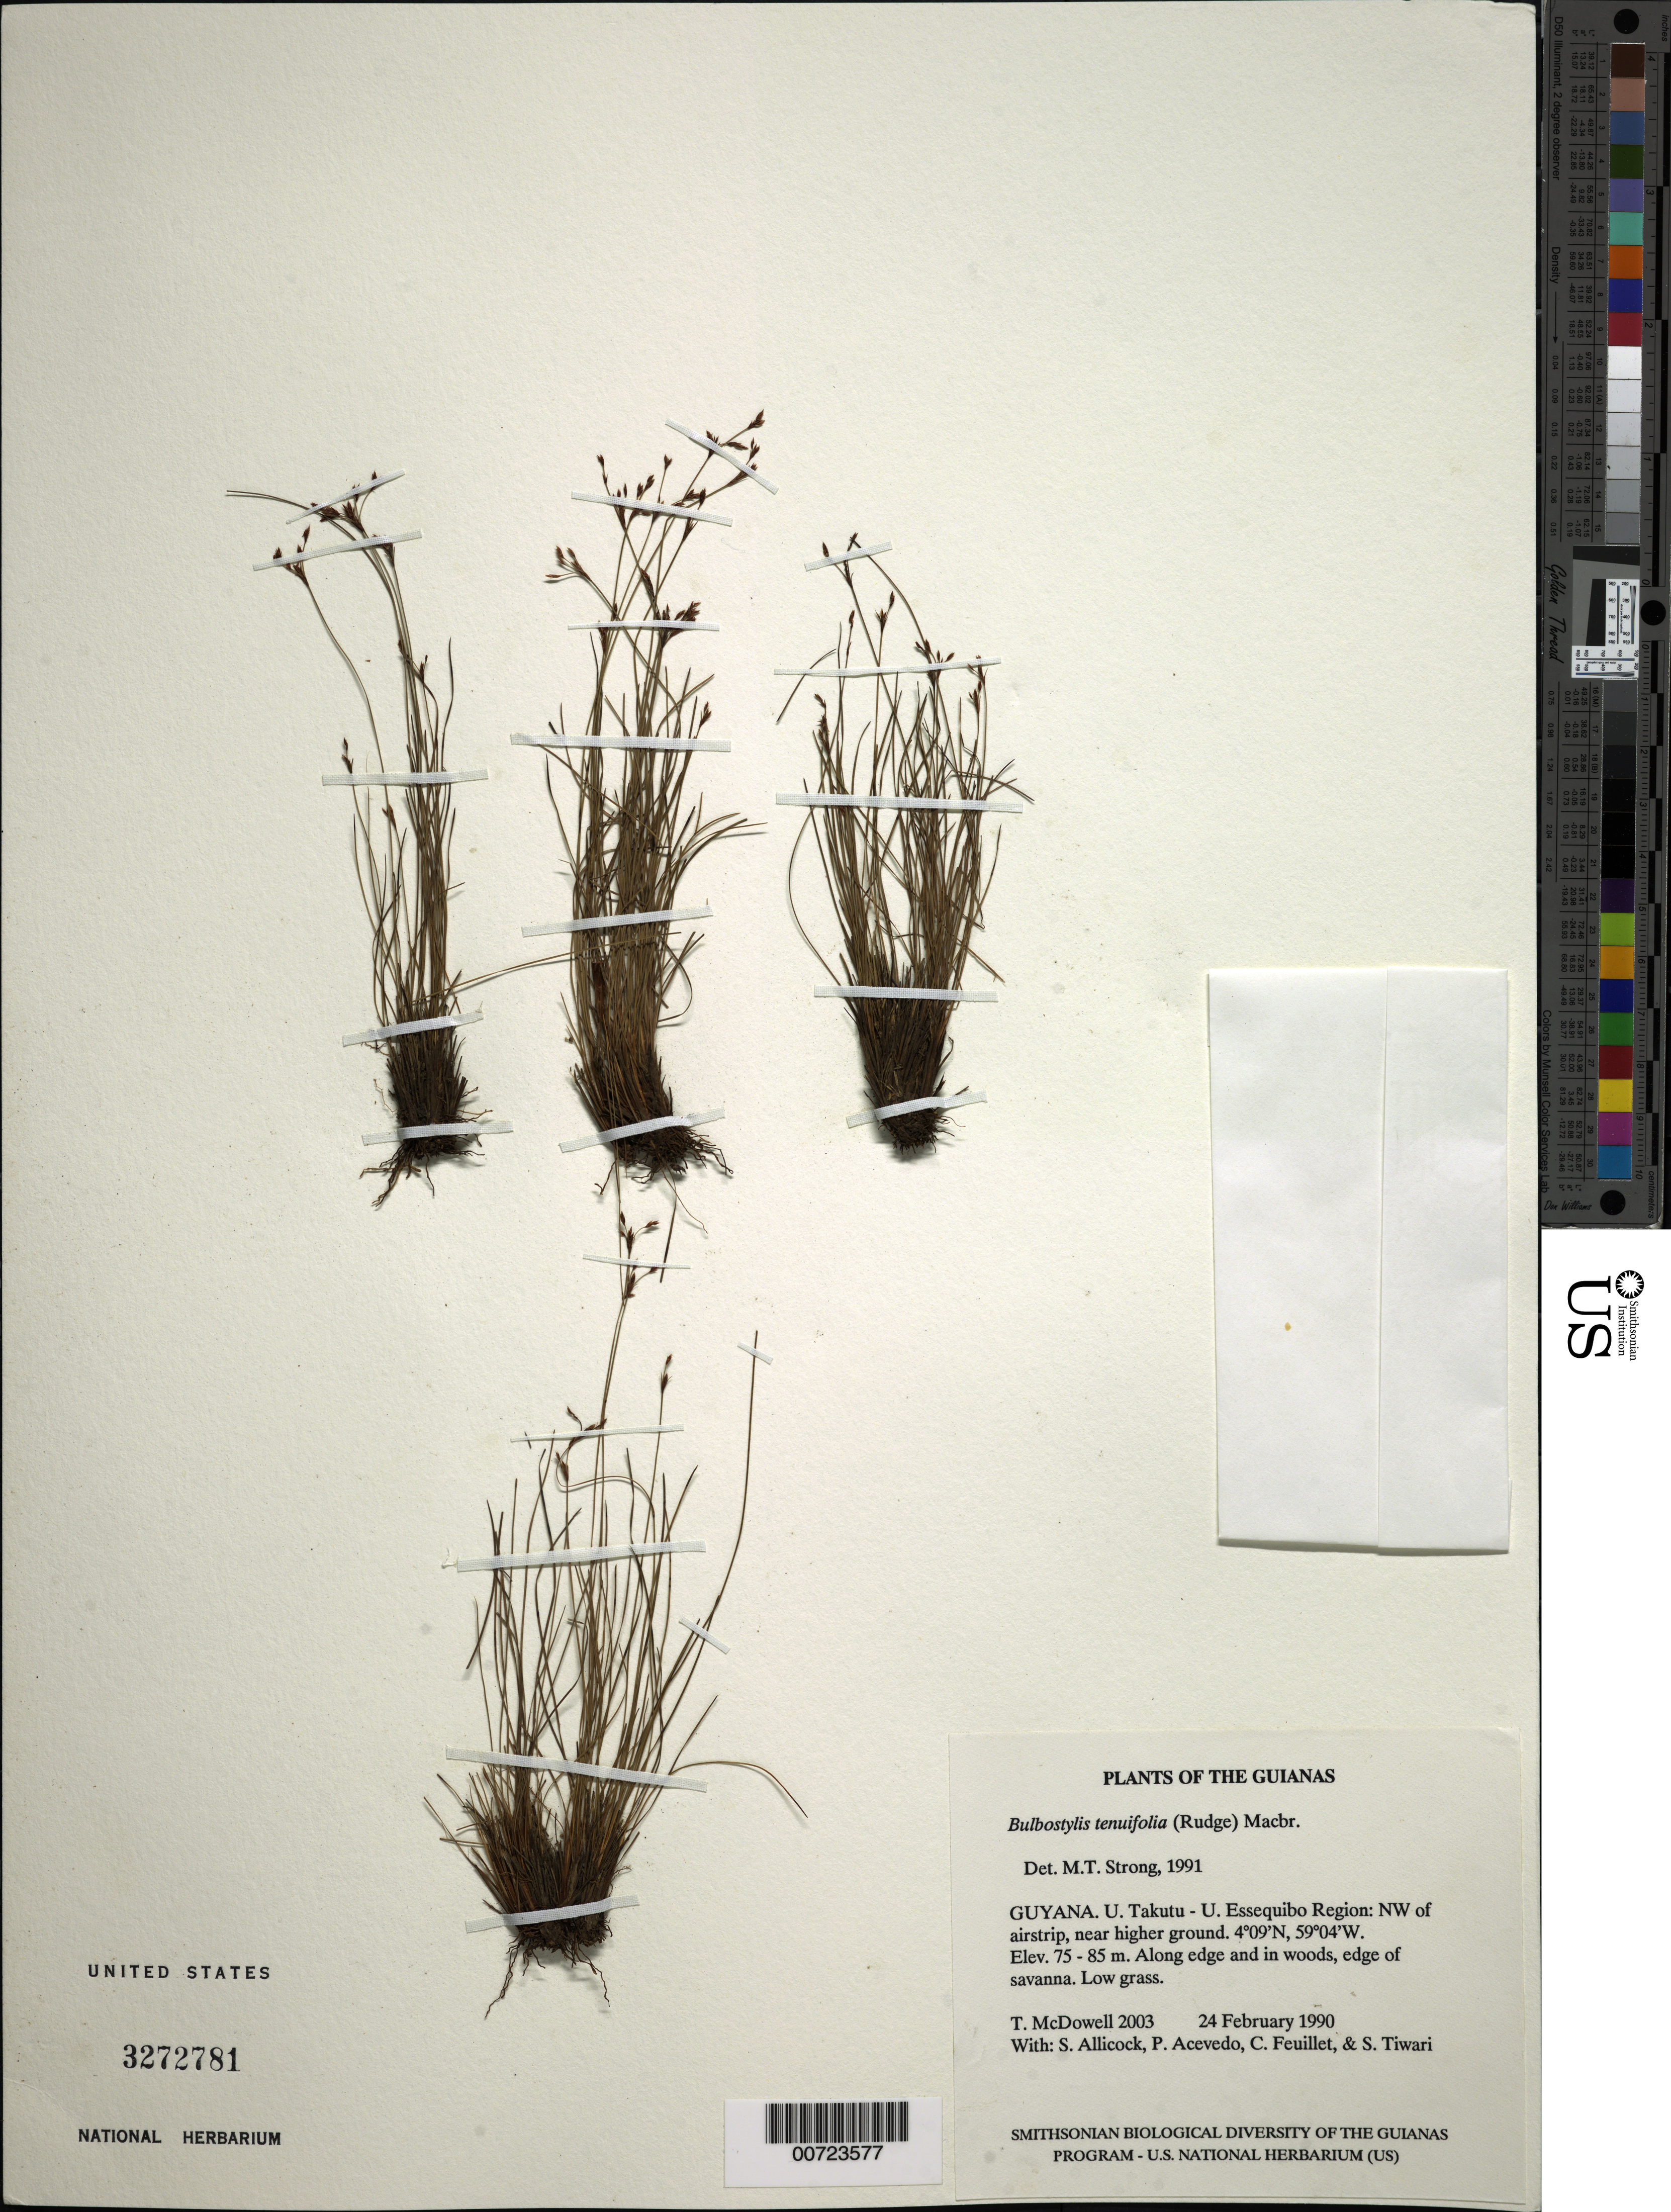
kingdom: Plantae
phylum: Tracheophyta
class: Liliopsida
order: Poales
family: Cyperaceae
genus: Bulbostylis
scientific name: Bulbostylis tenuifolia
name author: (Rudge) J.F. Macbr.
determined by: Strong, M. T., (US), Smithsonian Institution - National Museum of Natural History (UNITED STATES)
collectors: T. McDowell, S. Allicock, P. Acevedo-Rodr., C. Feuillet & S. Tiwari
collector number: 2003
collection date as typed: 24 February 1990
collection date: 1990-02-24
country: Guyana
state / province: U. Takutu-U. Essequibo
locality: Surama Village, NW of airstrip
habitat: Along edge and in woods on higher ground, edge of savanna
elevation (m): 75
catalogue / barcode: US 3272781